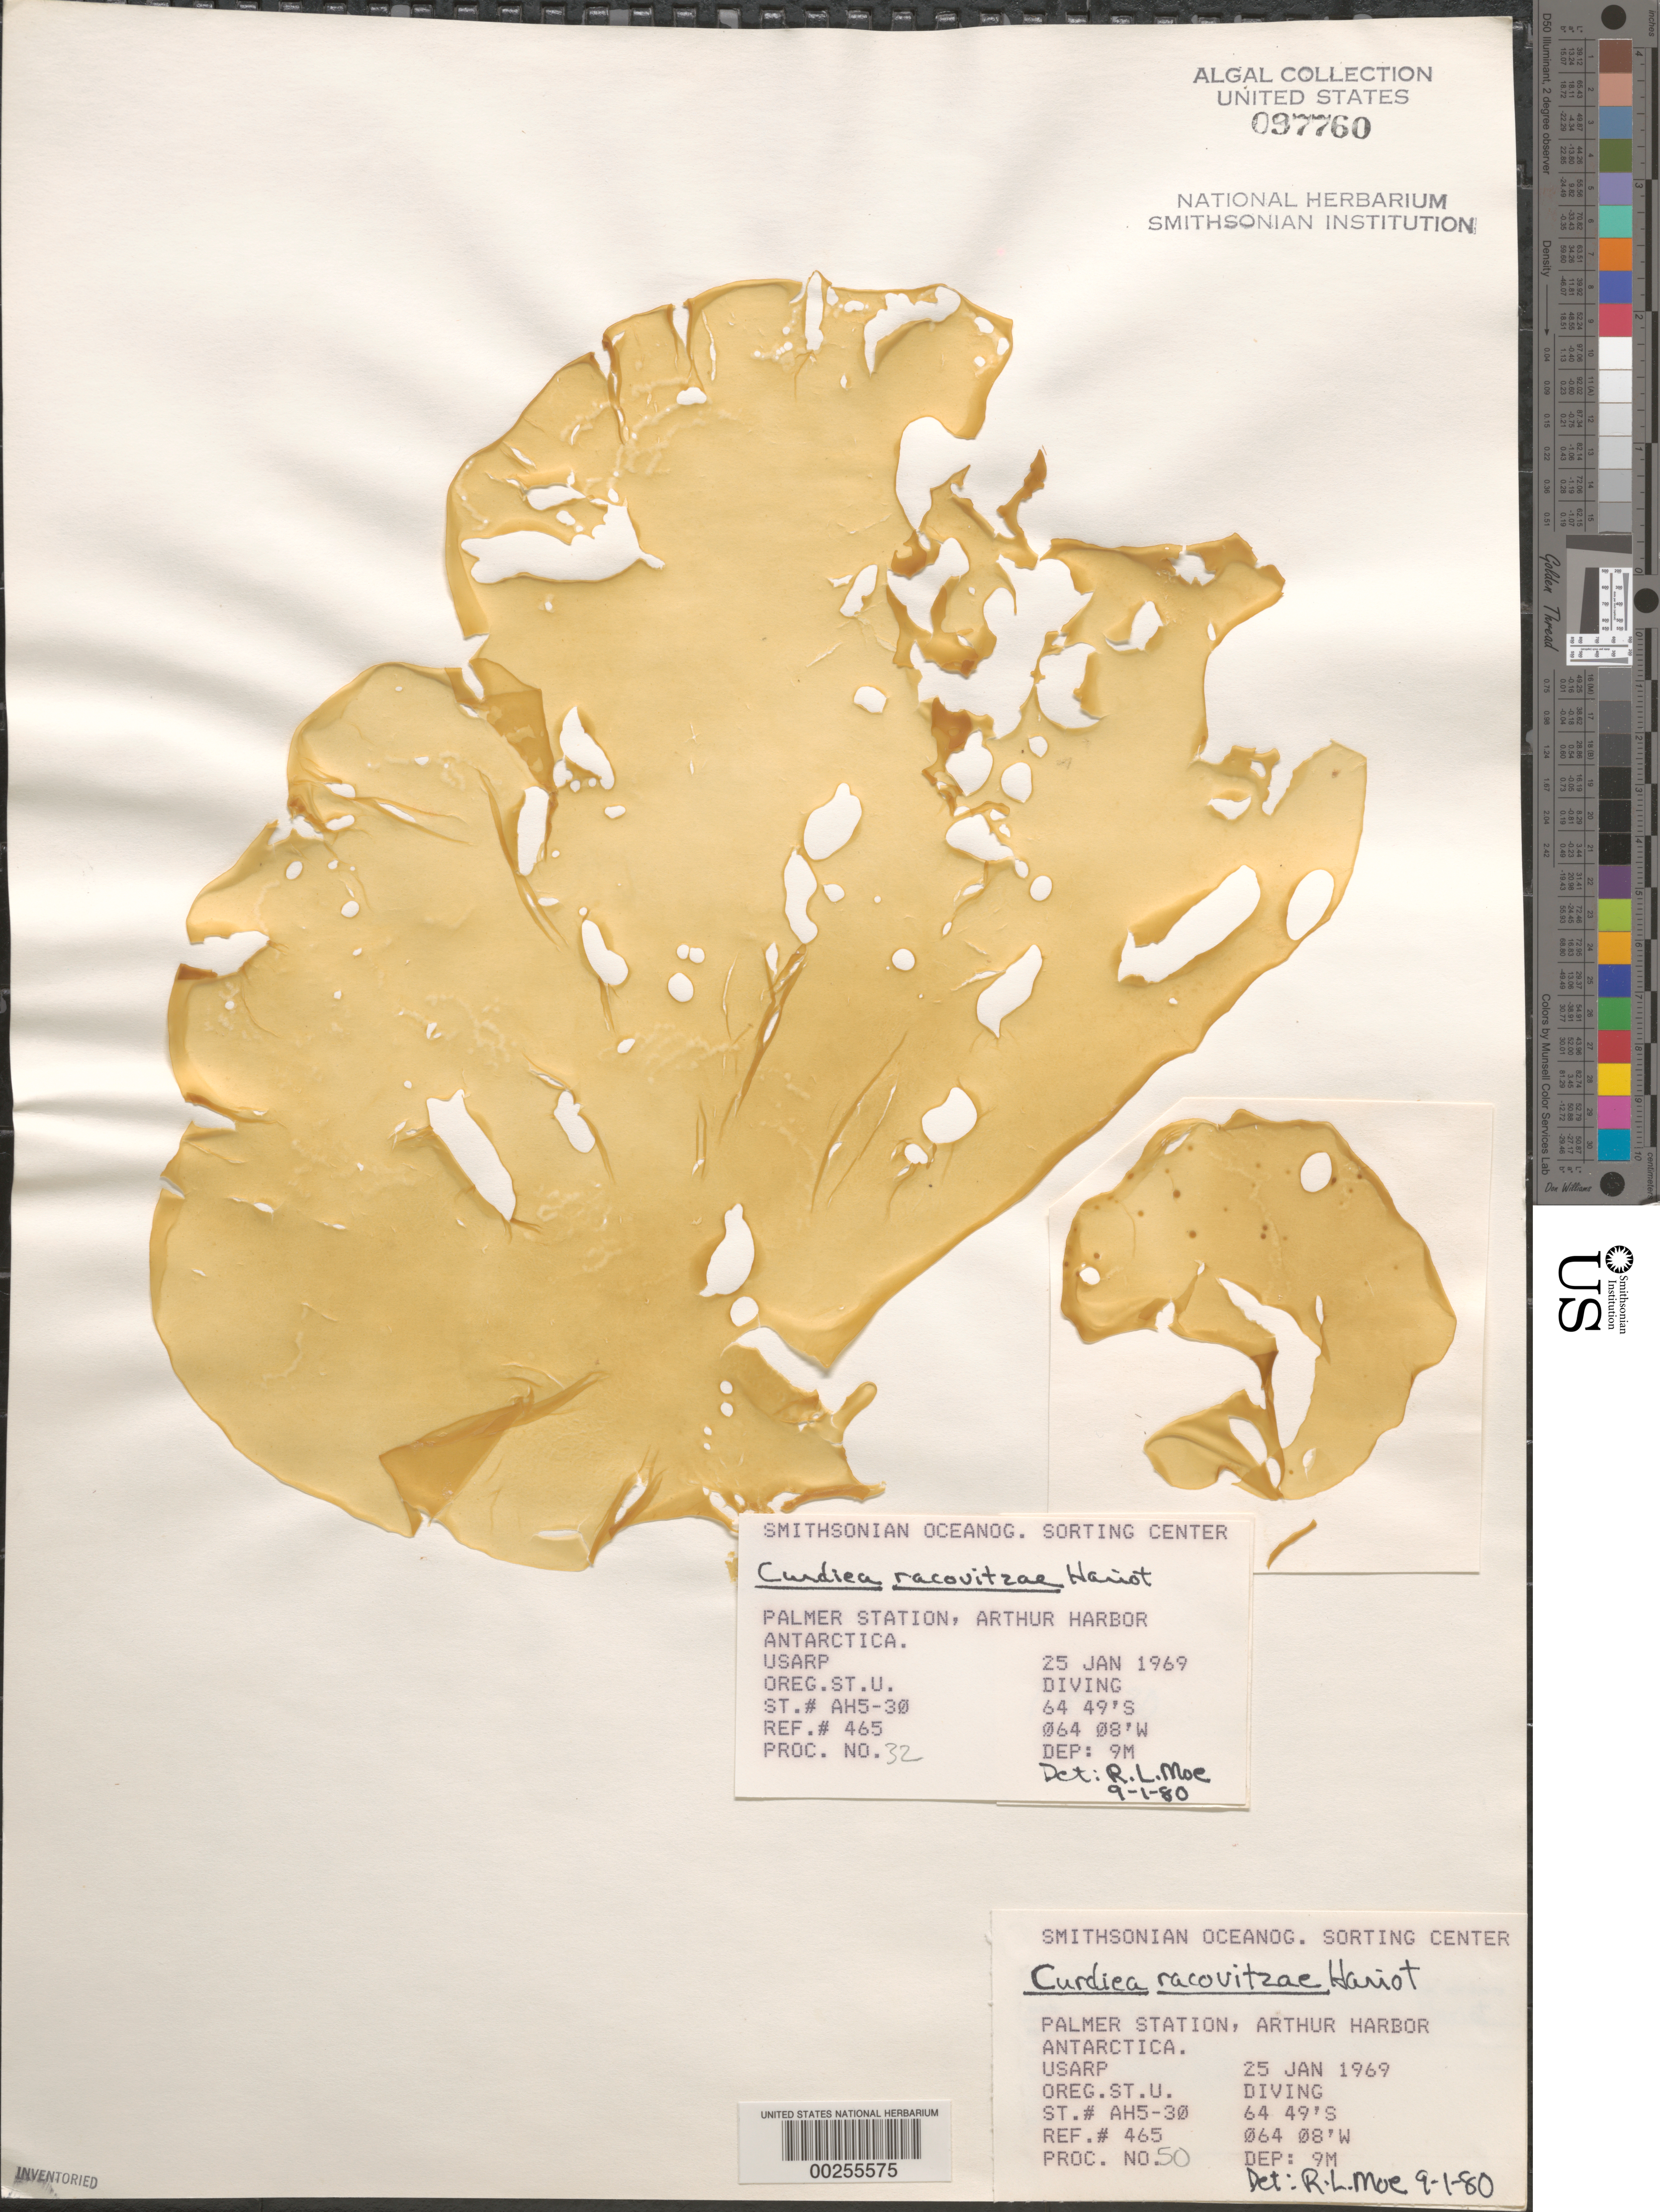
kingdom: Plantae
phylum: Rhodophyta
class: Florideophyceae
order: Gracilariales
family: Gracilariaceae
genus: Curdiea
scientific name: Curdiea racovitzae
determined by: Moe, R. L.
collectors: Oregon State University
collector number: Station Ah5-30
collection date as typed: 25 Jan 1969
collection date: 1969-01-25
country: Antarctica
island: Anvers Island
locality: Palmer Station, Arthur Harbor, Antarctic Peninsula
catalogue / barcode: US 97760